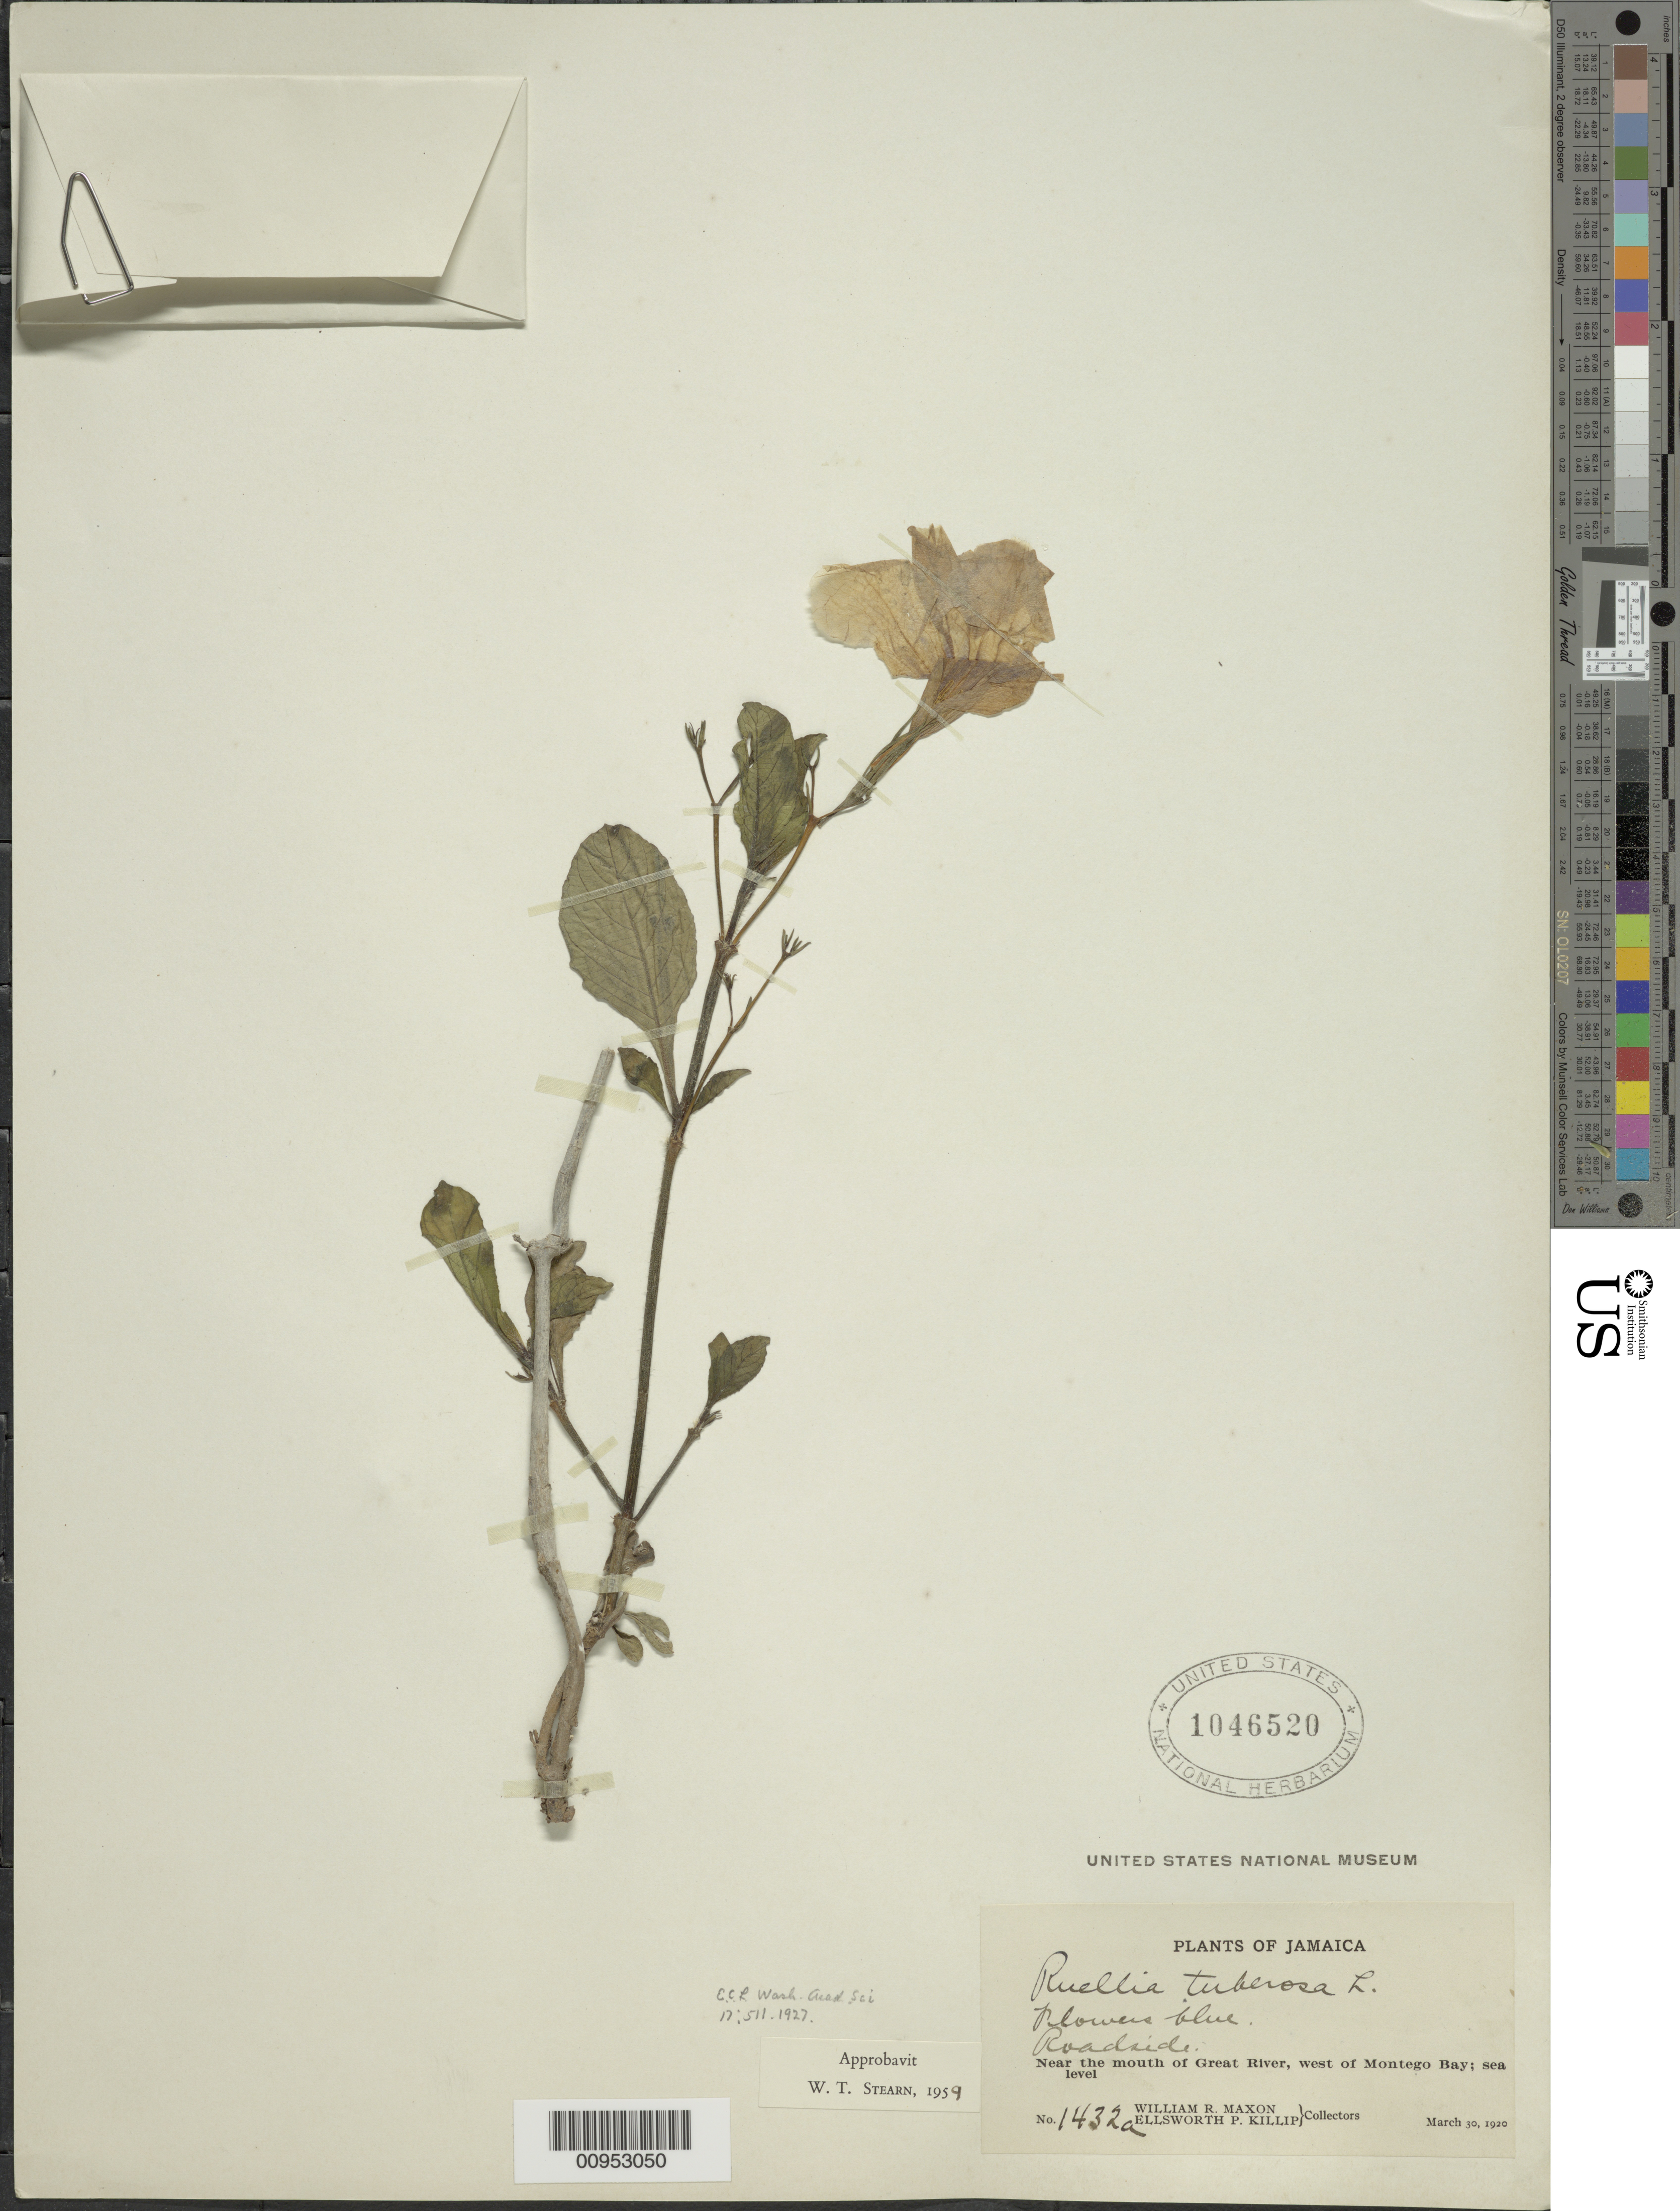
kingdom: Plantae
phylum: Tracheophyta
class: Magnoliopsida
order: Lamiales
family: Acanthaceae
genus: Ruellia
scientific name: Ruellia tuberosa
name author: L.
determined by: Stearn, William T.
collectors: W. R. Maxon & E. P. Killip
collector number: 1432a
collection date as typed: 30 Mar 1920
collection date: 1920-03-30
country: Jamaica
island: Jamaica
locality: Near mouth of Great River, west of Montego Bay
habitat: Roadside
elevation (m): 0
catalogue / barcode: US 1046520